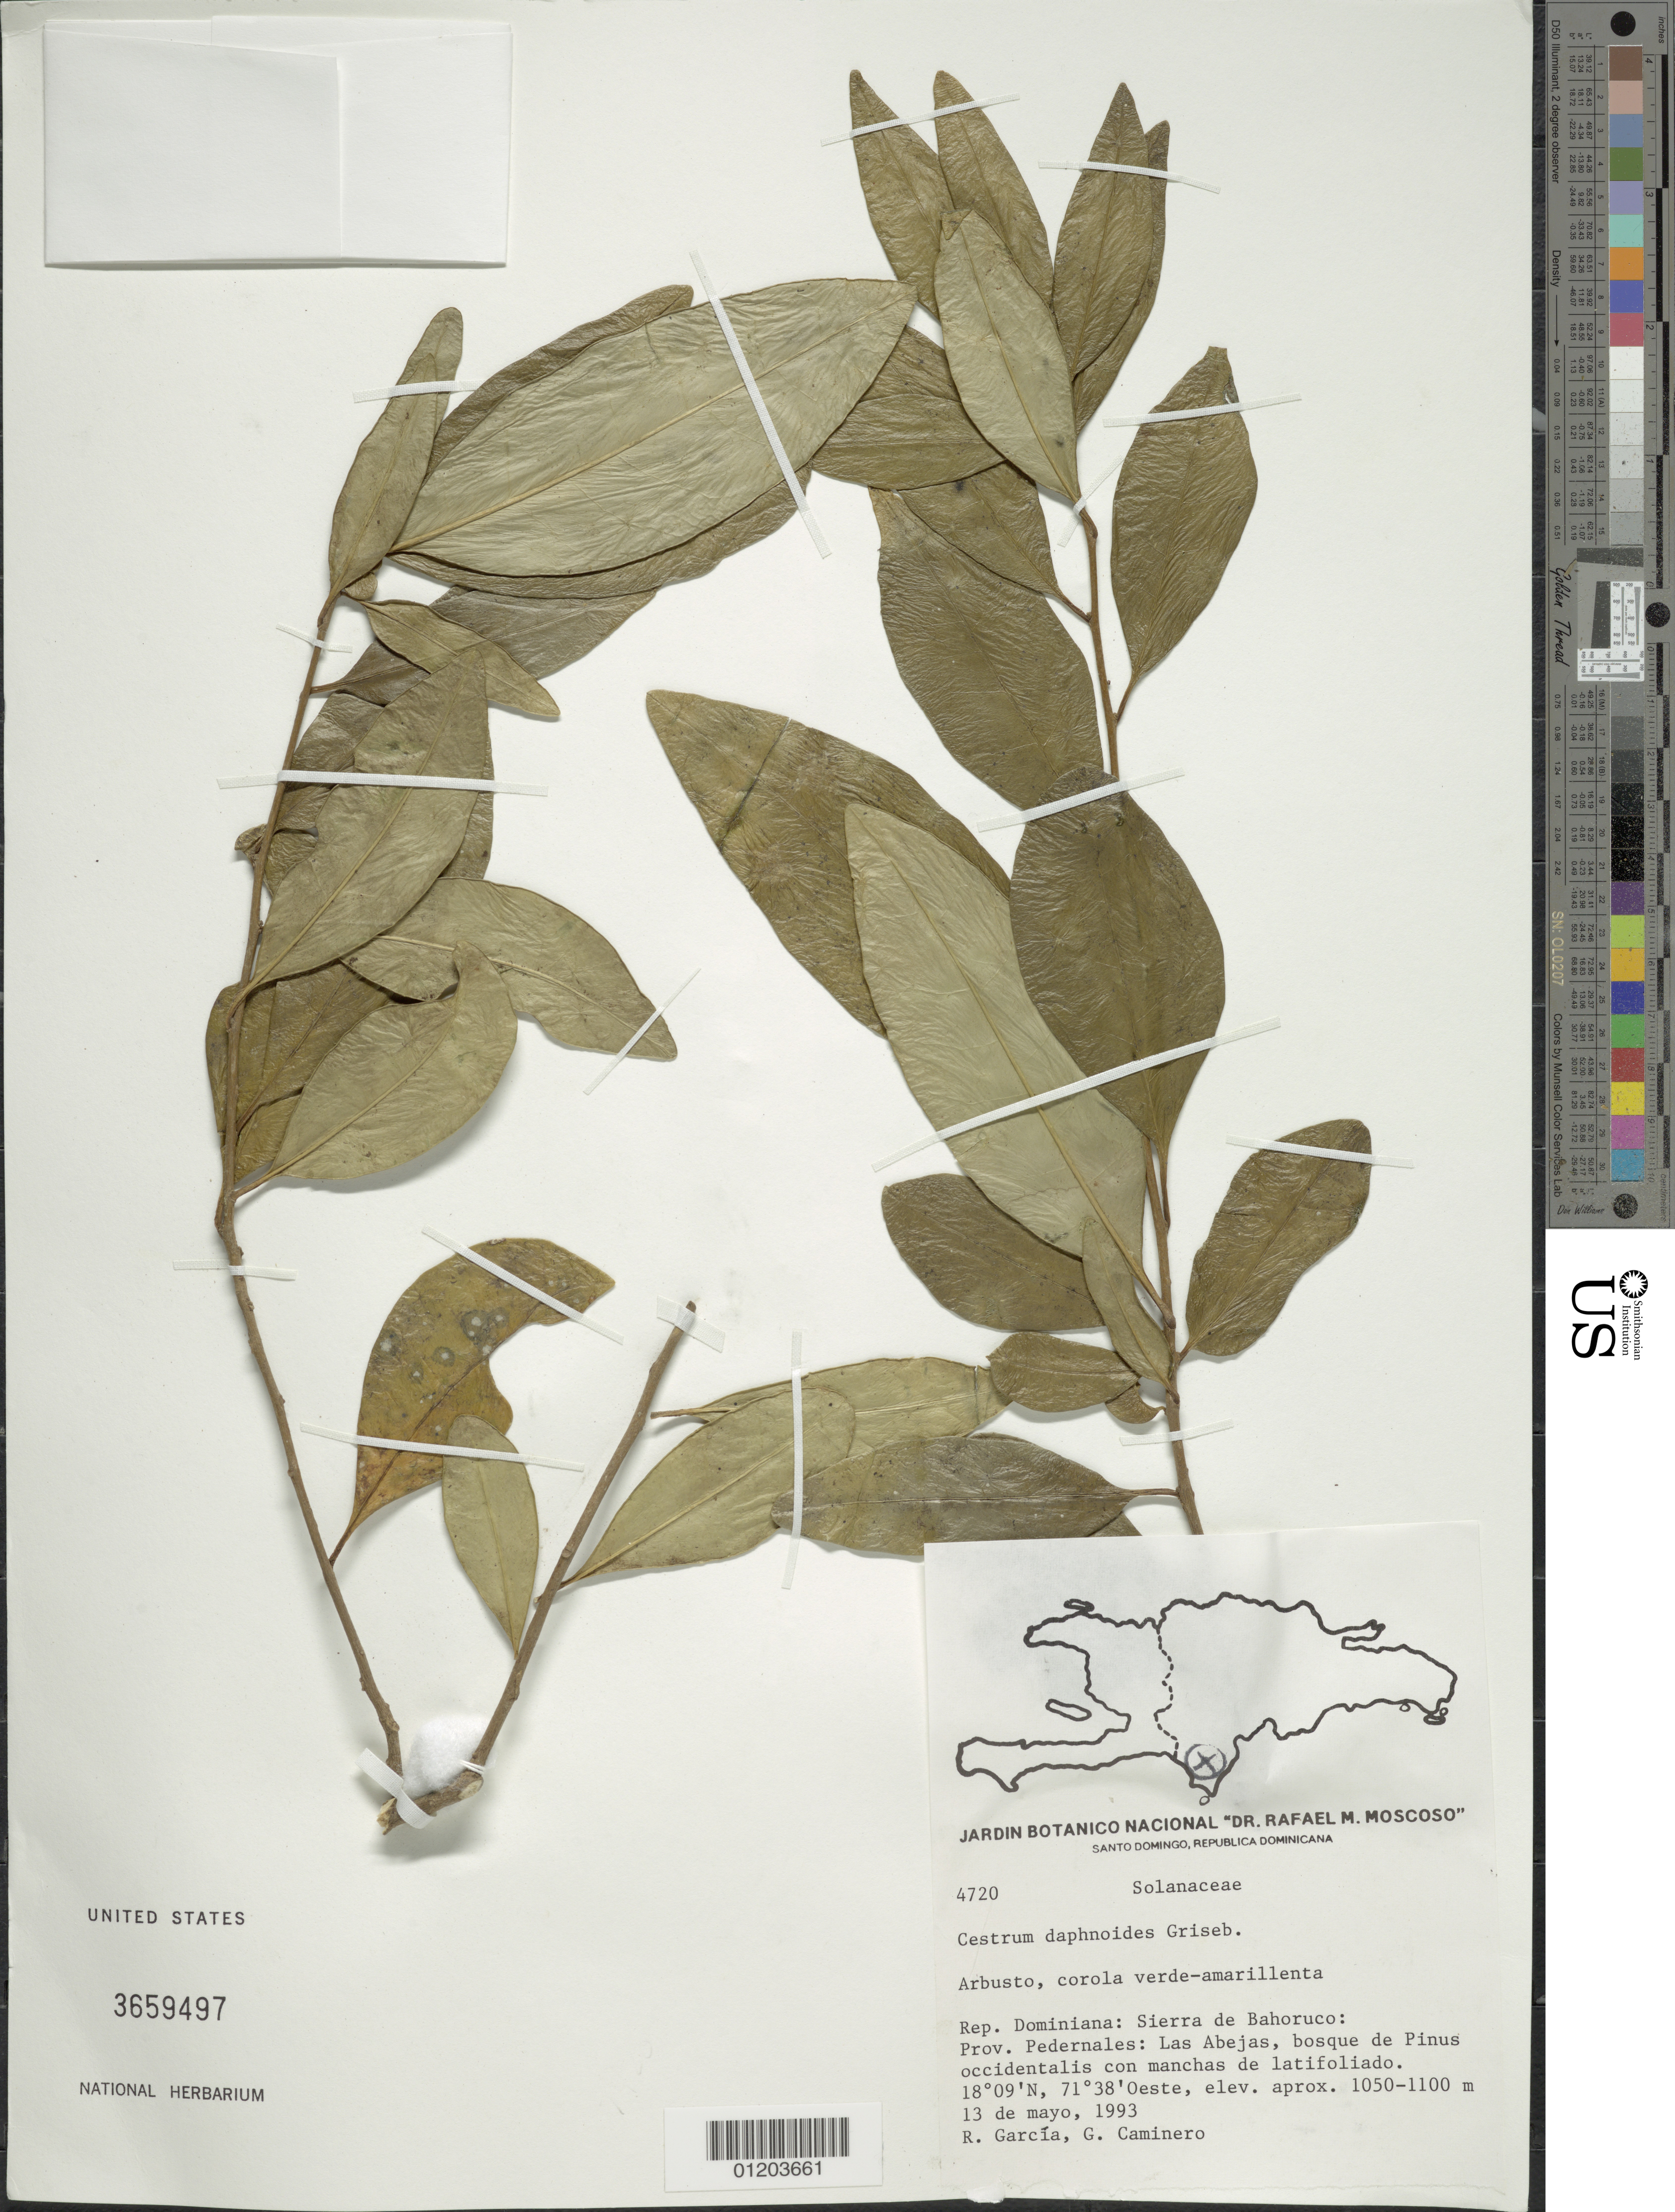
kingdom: Plantae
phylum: Tracheophyta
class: Magnoliopsida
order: Solanales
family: Solanaceae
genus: Cestrum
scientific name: Cestrum daphnoides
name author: Griseb.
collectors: R. García & G. Caminero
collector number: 4720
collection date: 1993-05-13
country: Dominican Republic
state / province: Pedernales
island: Hispaniola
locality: Sierra de Bahoruco, Las Abejas.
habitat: Bosque de Pinus occidentalis con manchas de latifoliado.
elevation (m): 1050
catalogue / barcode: US 3659497